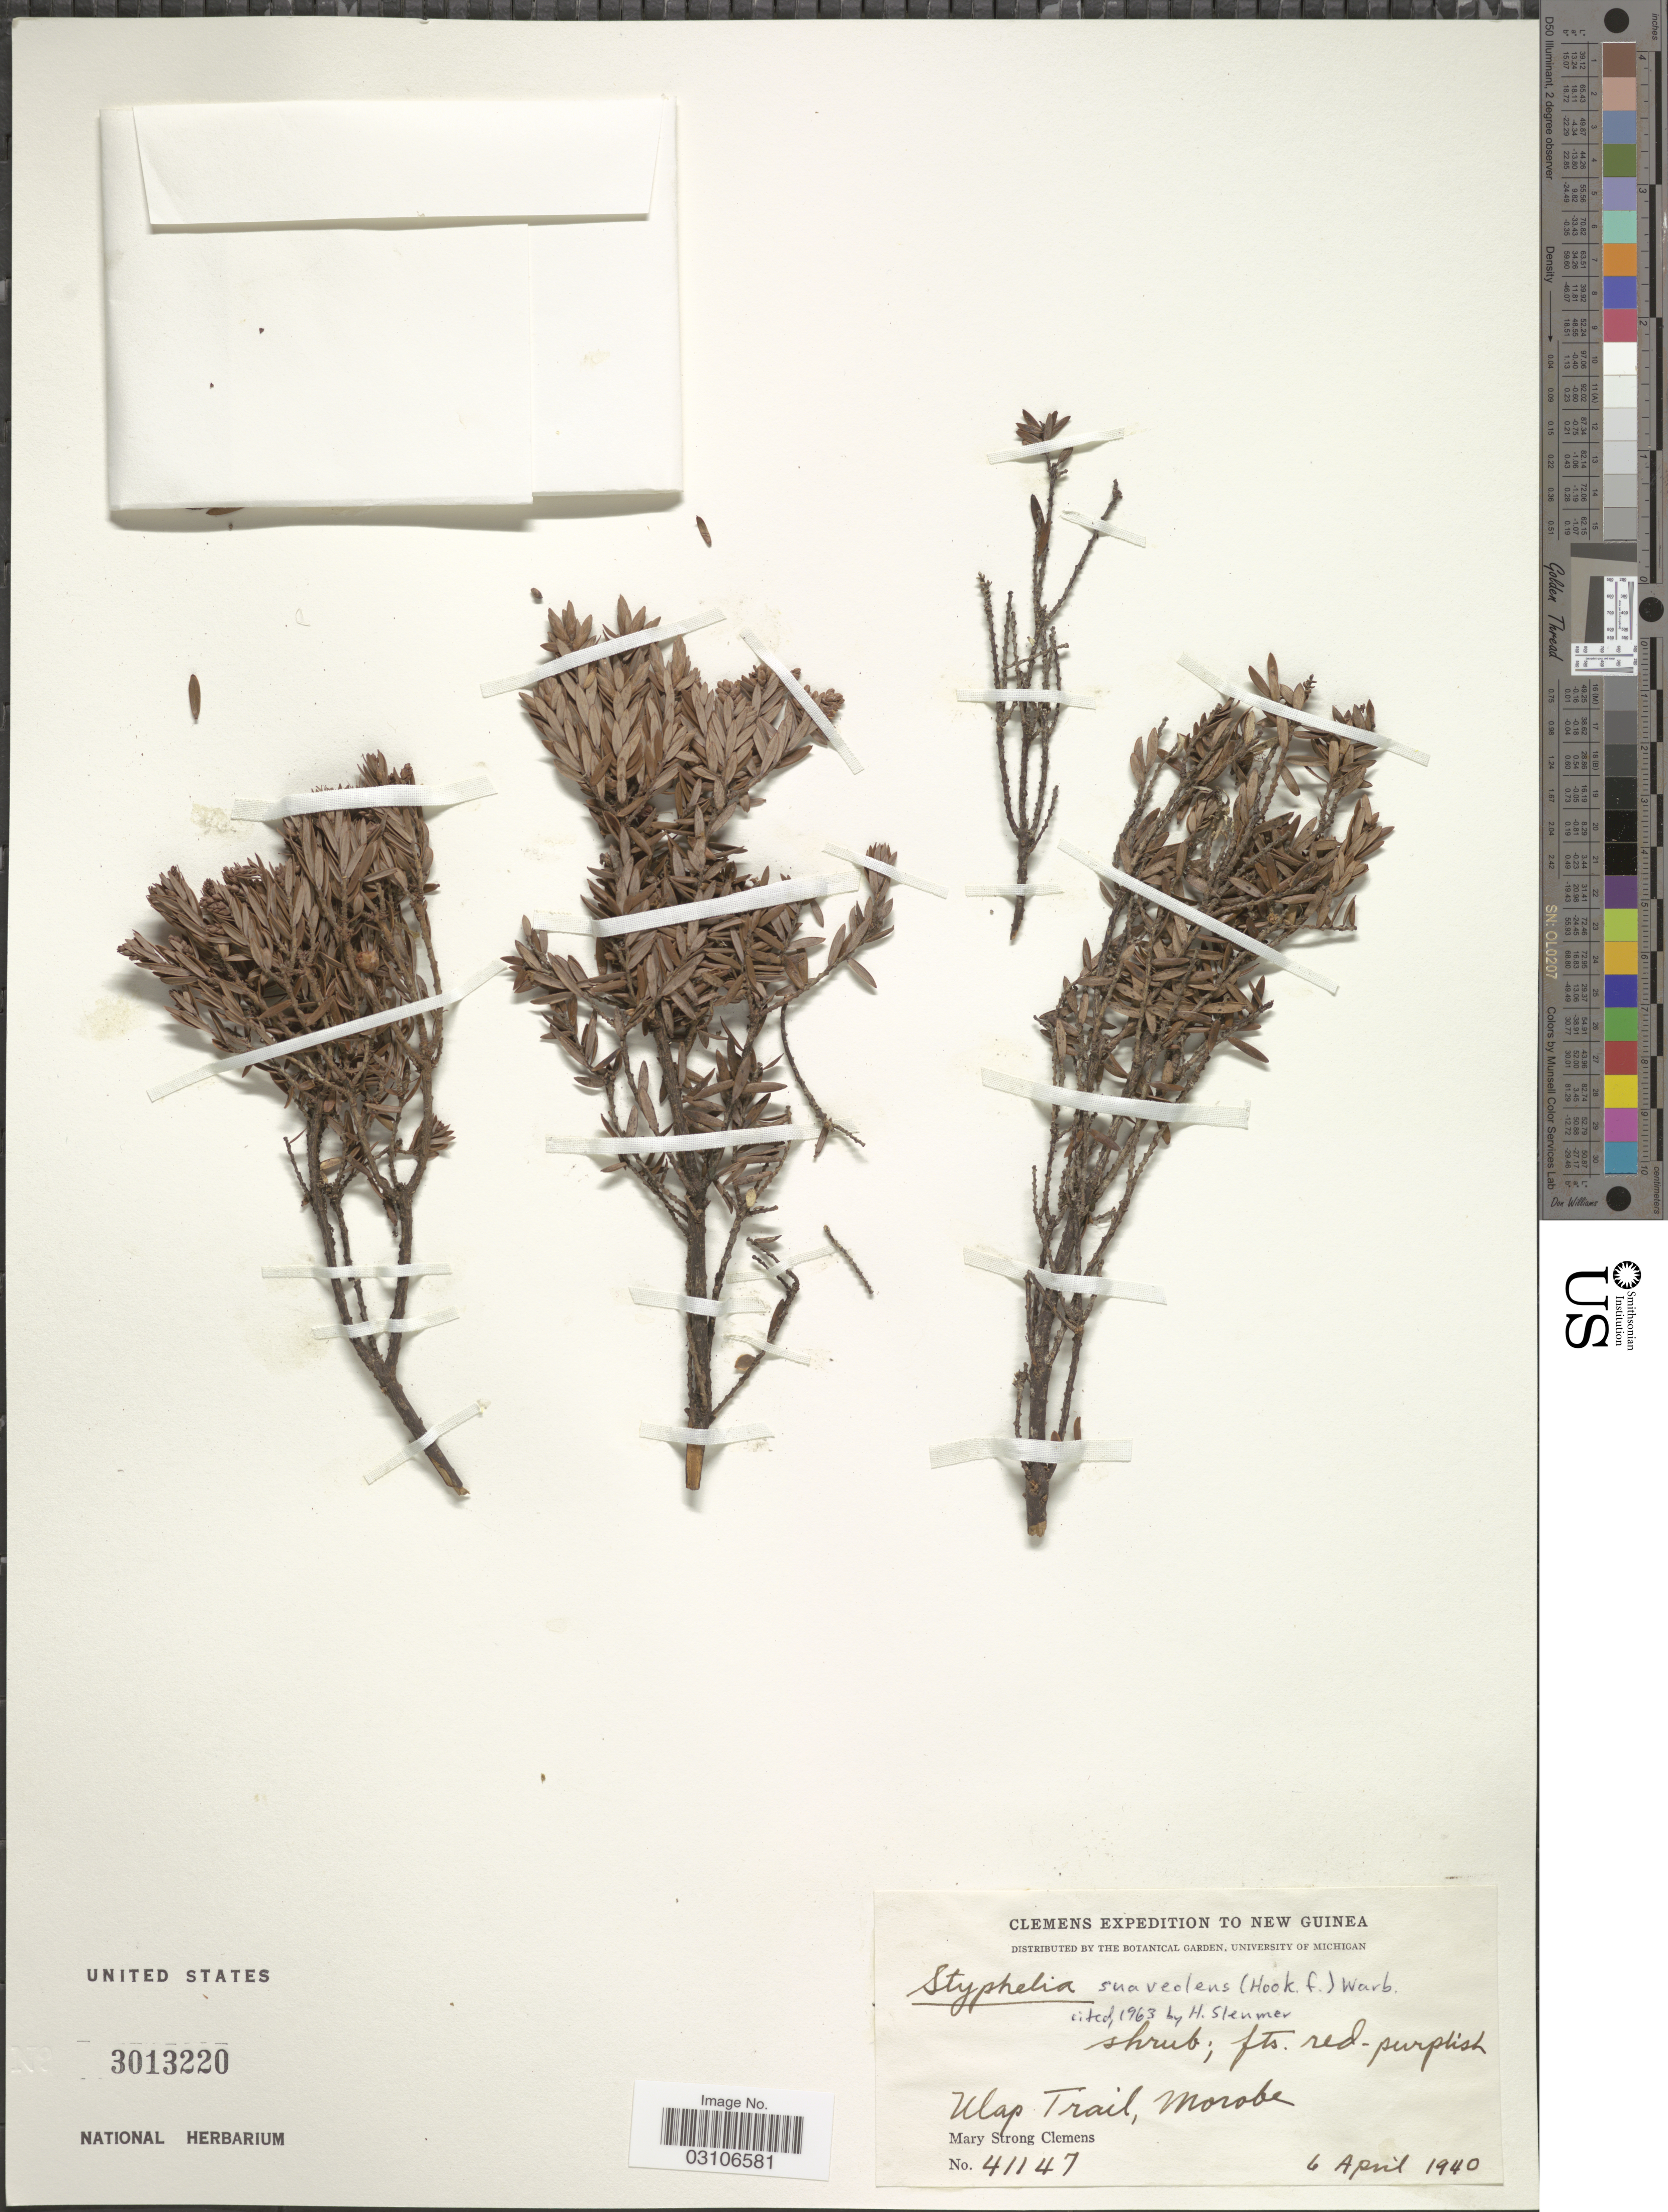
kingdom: Plantae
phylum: Tracheophyta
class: Magnoliopsida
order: Ericales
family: Ericaceae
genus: Styphelia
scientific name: Styphelia suaveolens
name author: (Hook. f.) Warb. ex P. Sarasin & Sarasin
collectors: M. S. Clemens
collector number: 41147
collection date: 1940-04-06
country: Papua New Guinea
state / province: Morobe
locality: New Guinea. Ulap Trail, Morobe.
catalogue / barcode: US 3013220